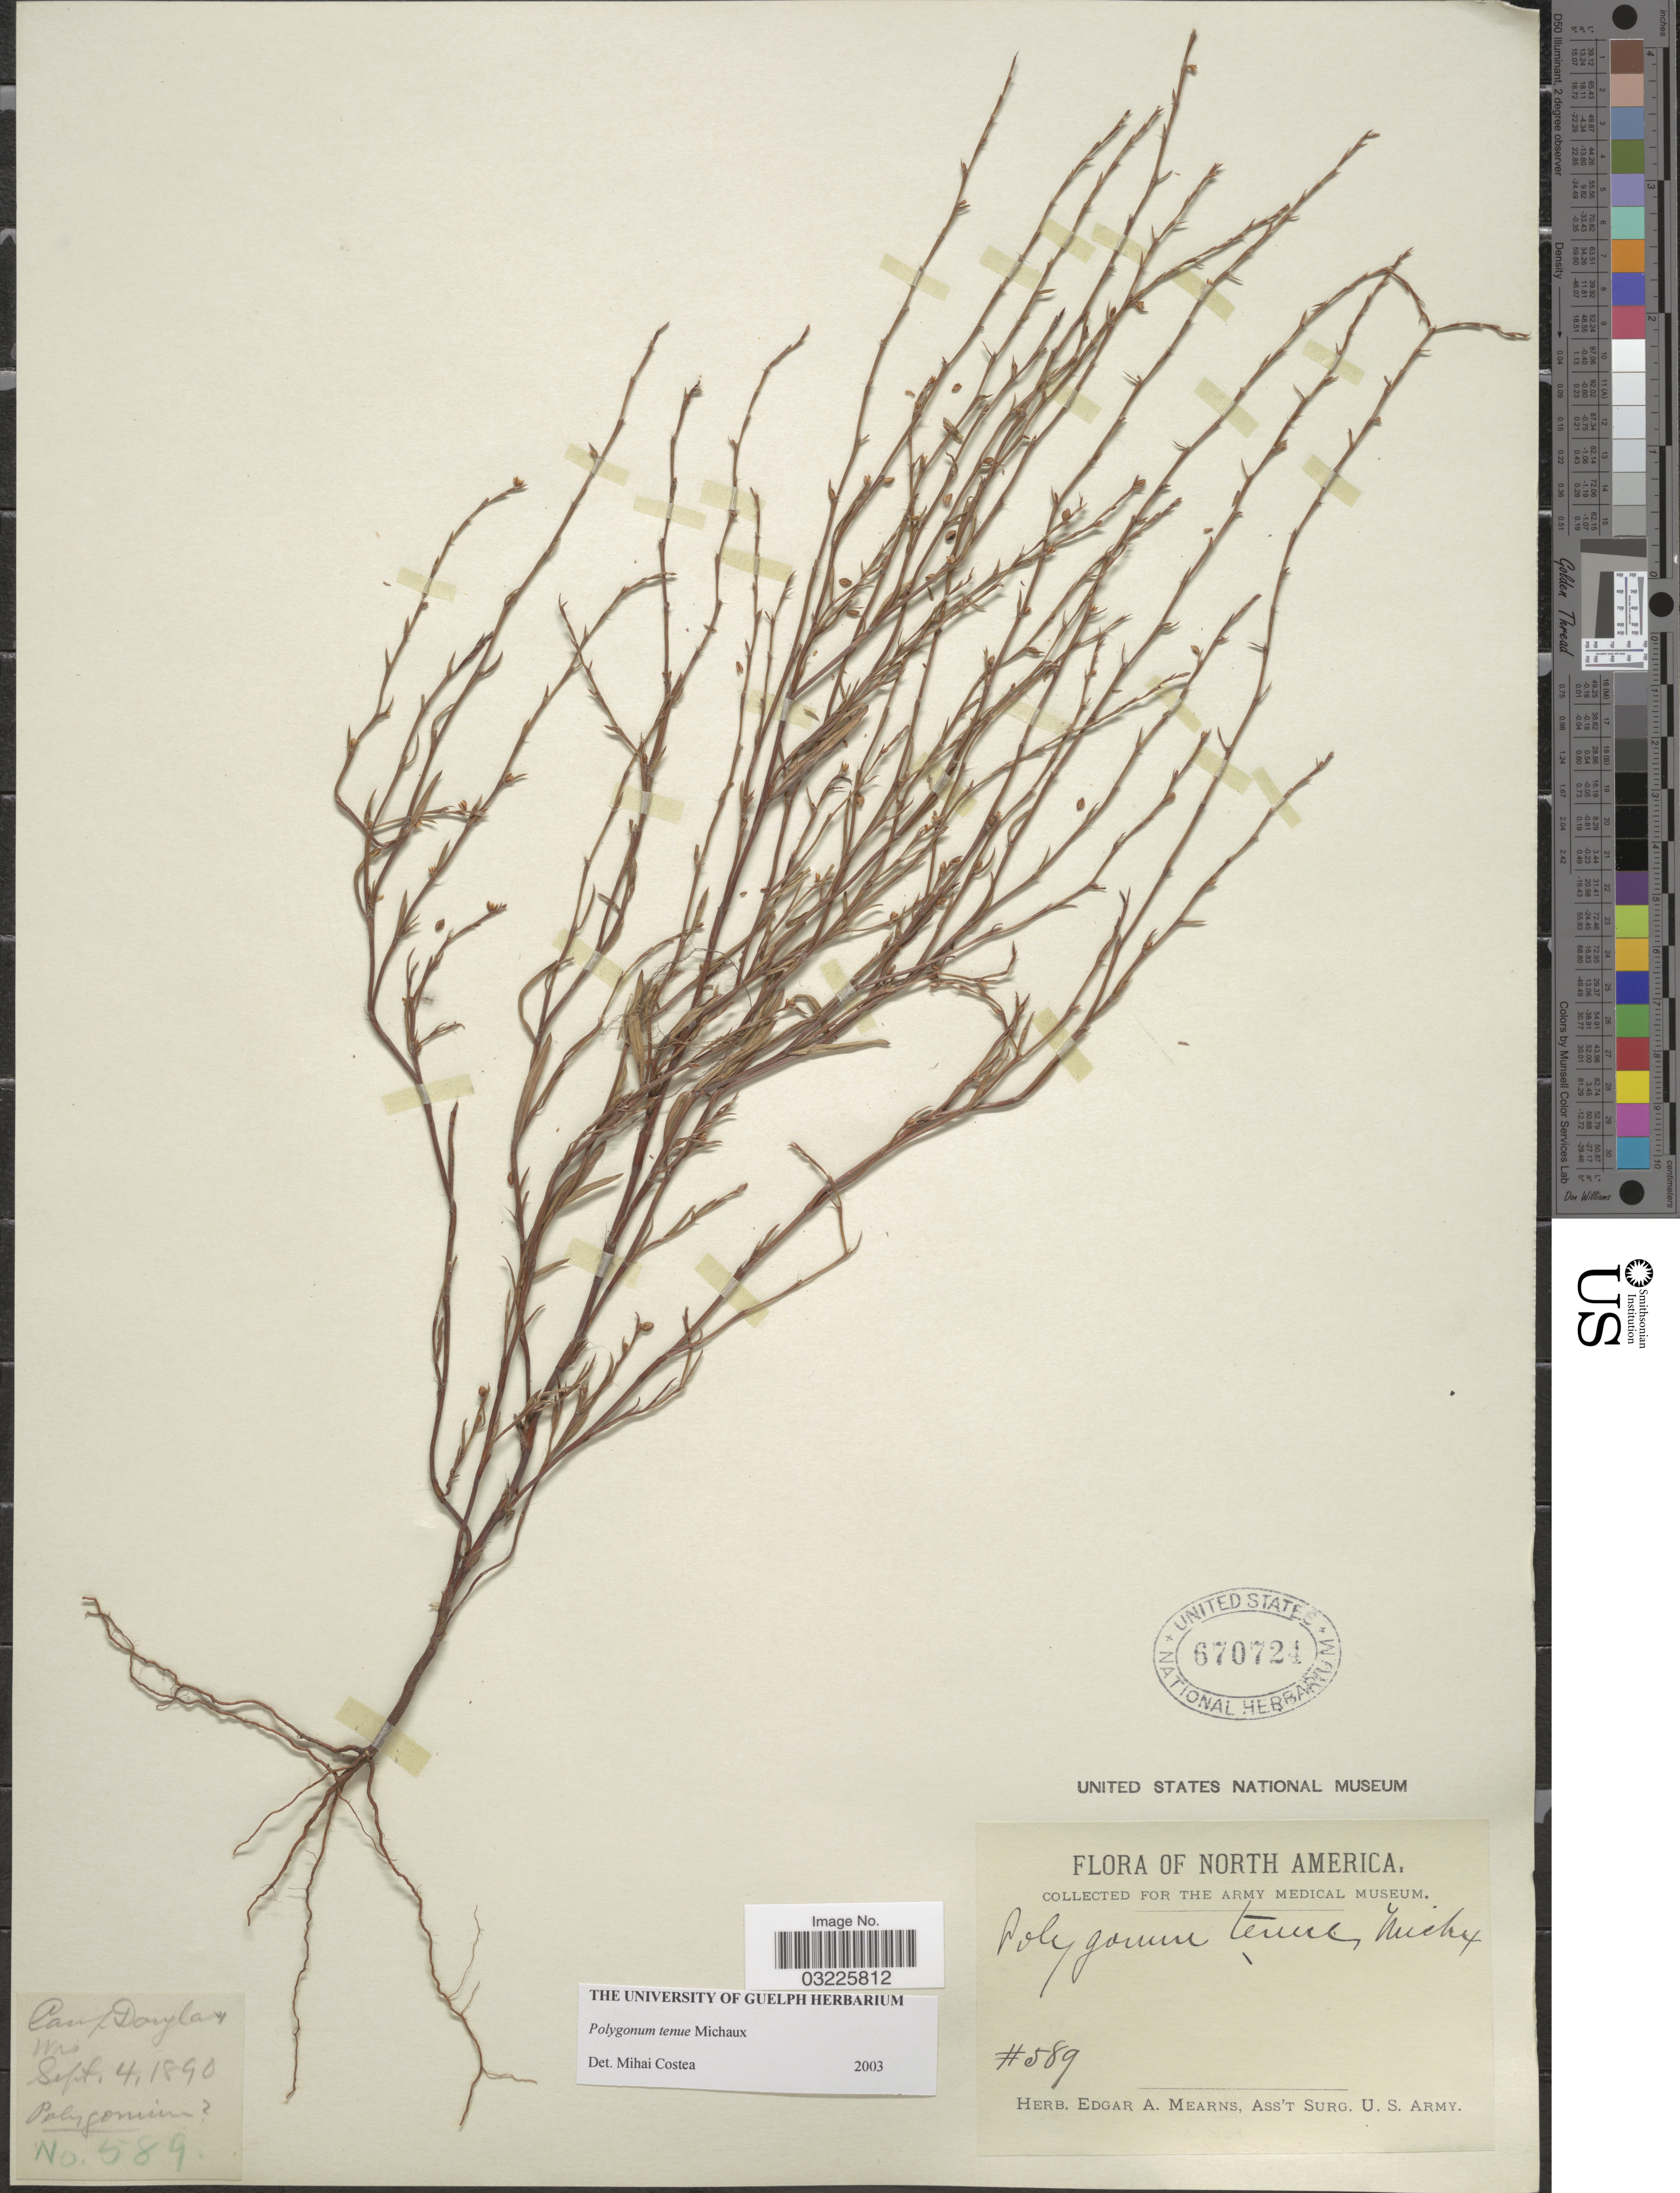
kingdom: Plantae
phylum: Tracheophyta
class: Magnoliopsida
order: Caryophyllales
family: Polygonaceae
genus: Polygonum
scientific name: Polygonum tenue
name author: F. Michx.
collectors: ex herb. Edgar A. Mearns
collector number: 589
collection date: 1890-09-04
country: United States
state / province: Wisconsin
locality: Camp Douglas.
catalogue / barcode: US 670721